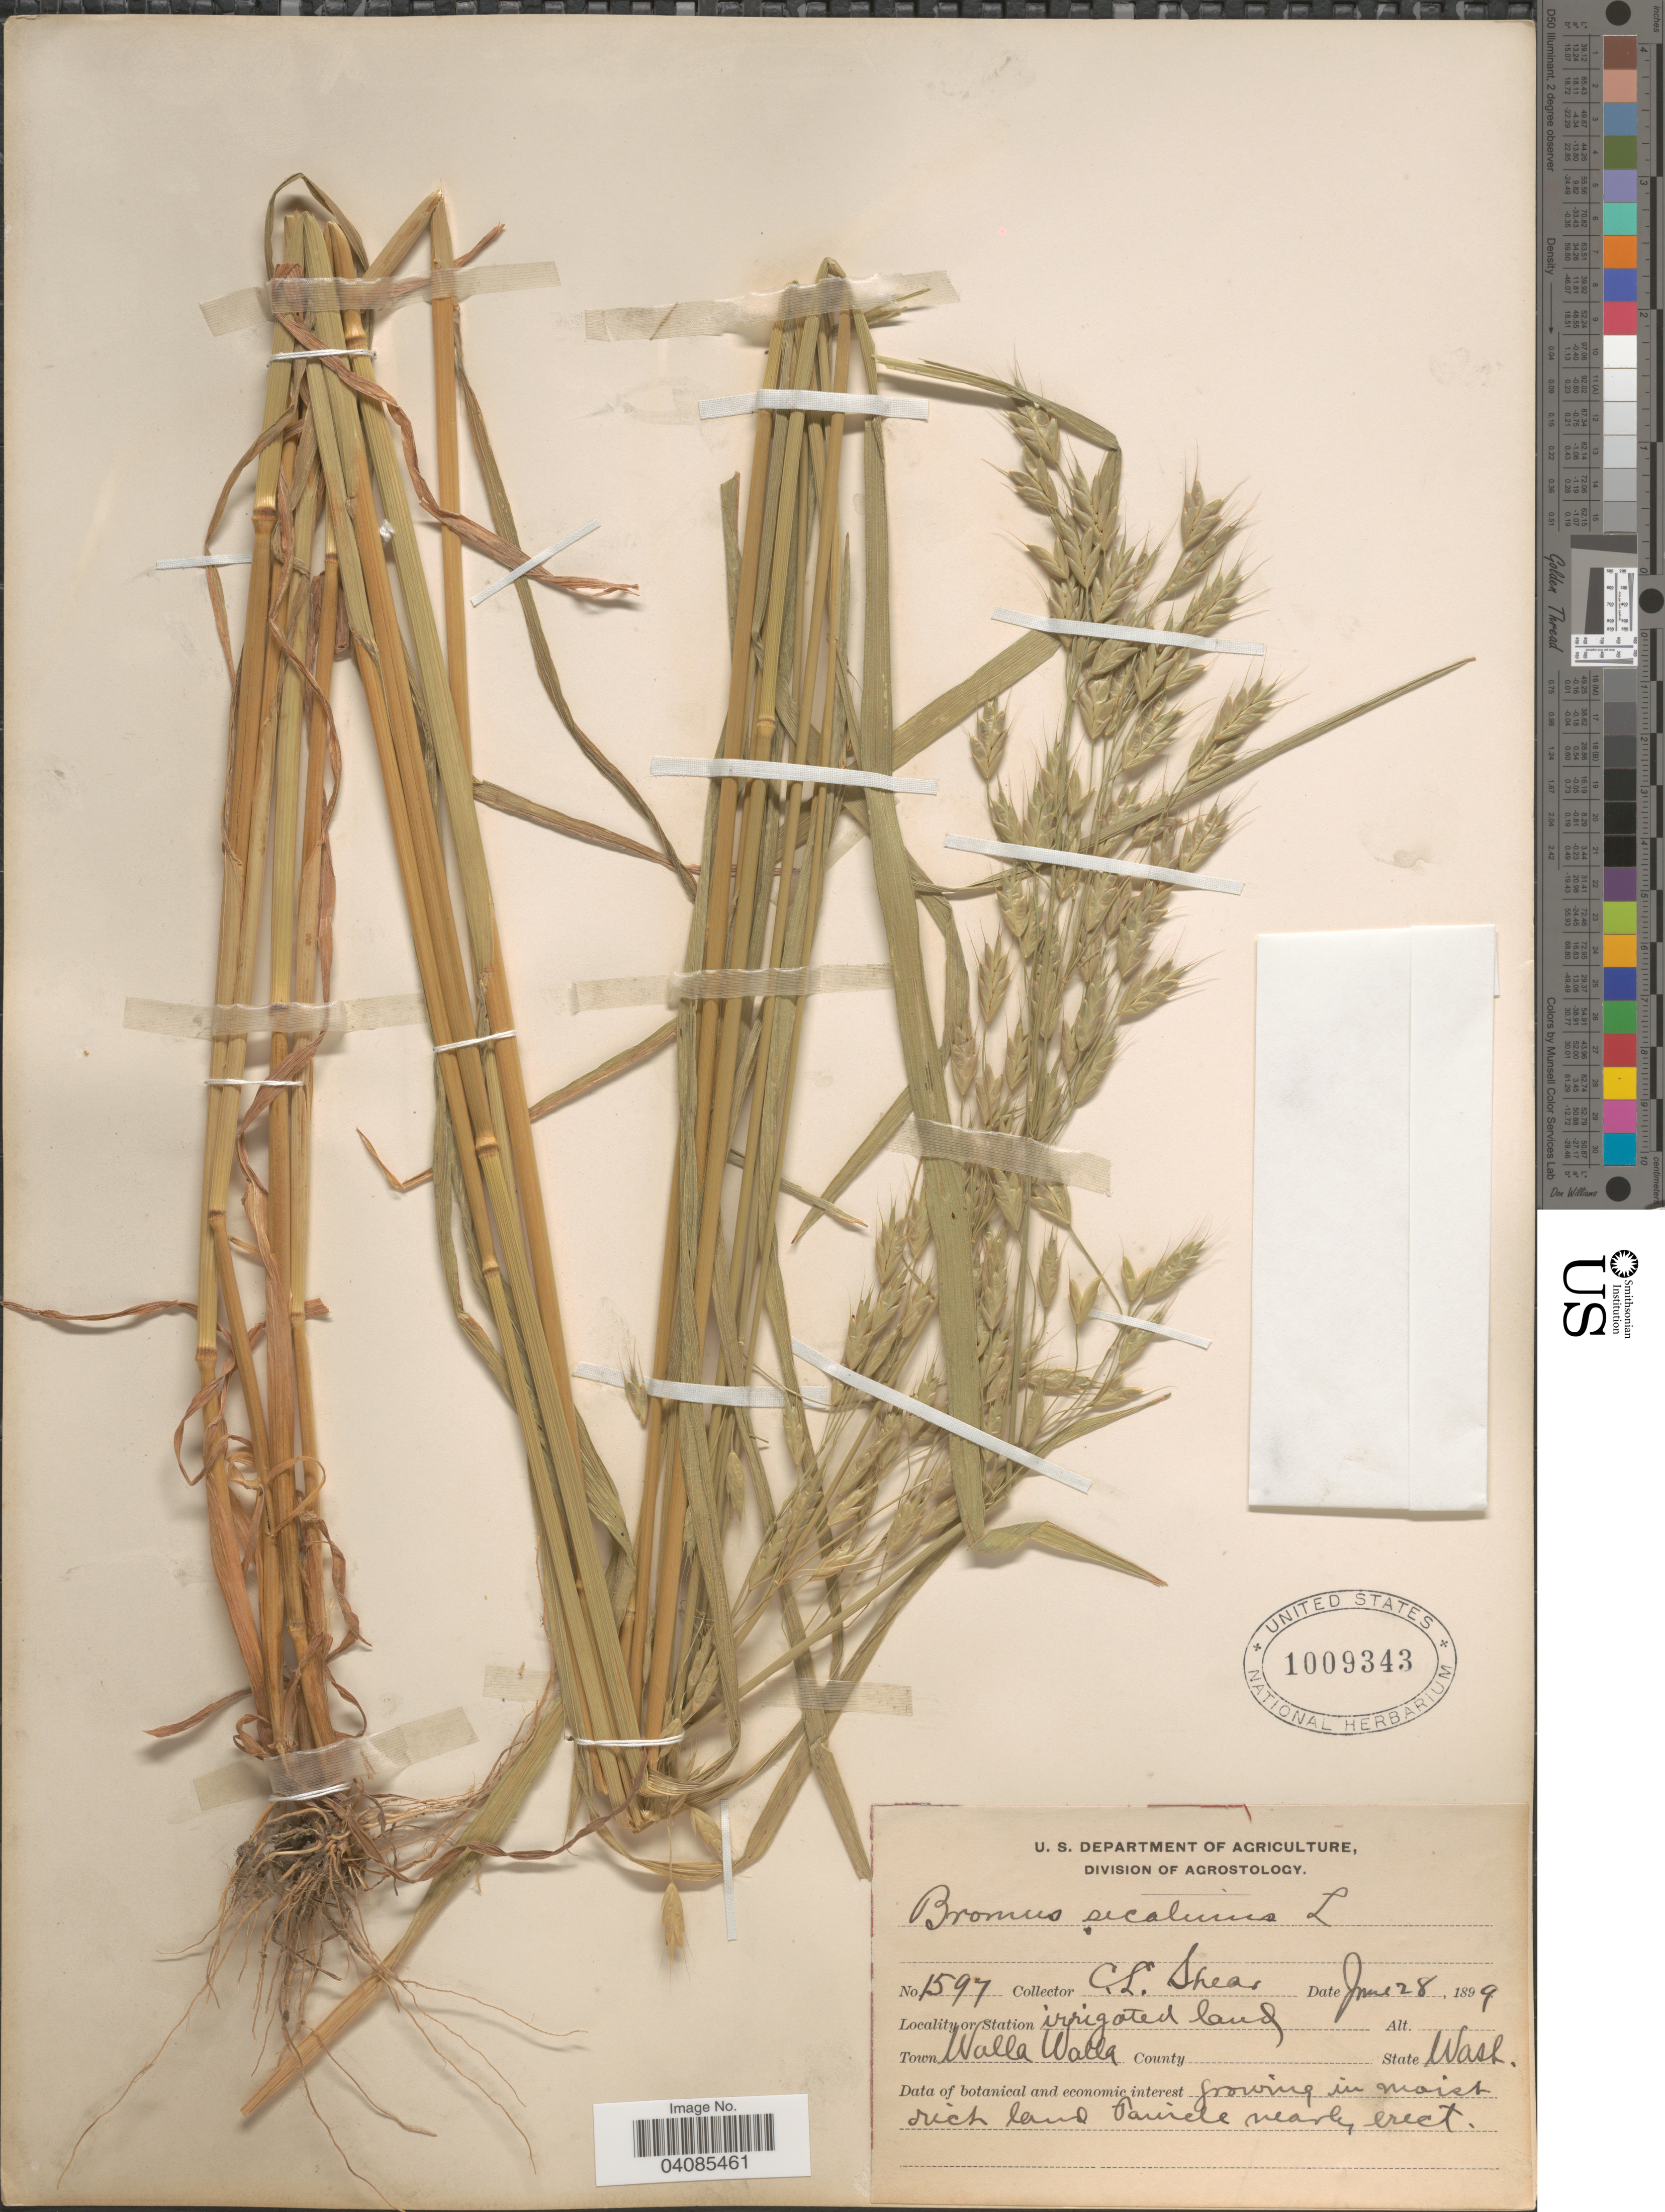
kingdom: Plantae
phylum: Tracheophyta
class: Liliopsida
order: Poales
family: Poaceae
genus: Bromus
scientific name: Bromus secalinus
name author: L.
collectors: C. L. Shear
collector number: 1597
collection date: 1899-06-28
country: United States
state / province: Washington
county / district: Walla Walla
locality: Irrigated land. Town Walla Walla.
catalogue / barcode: US 1009343